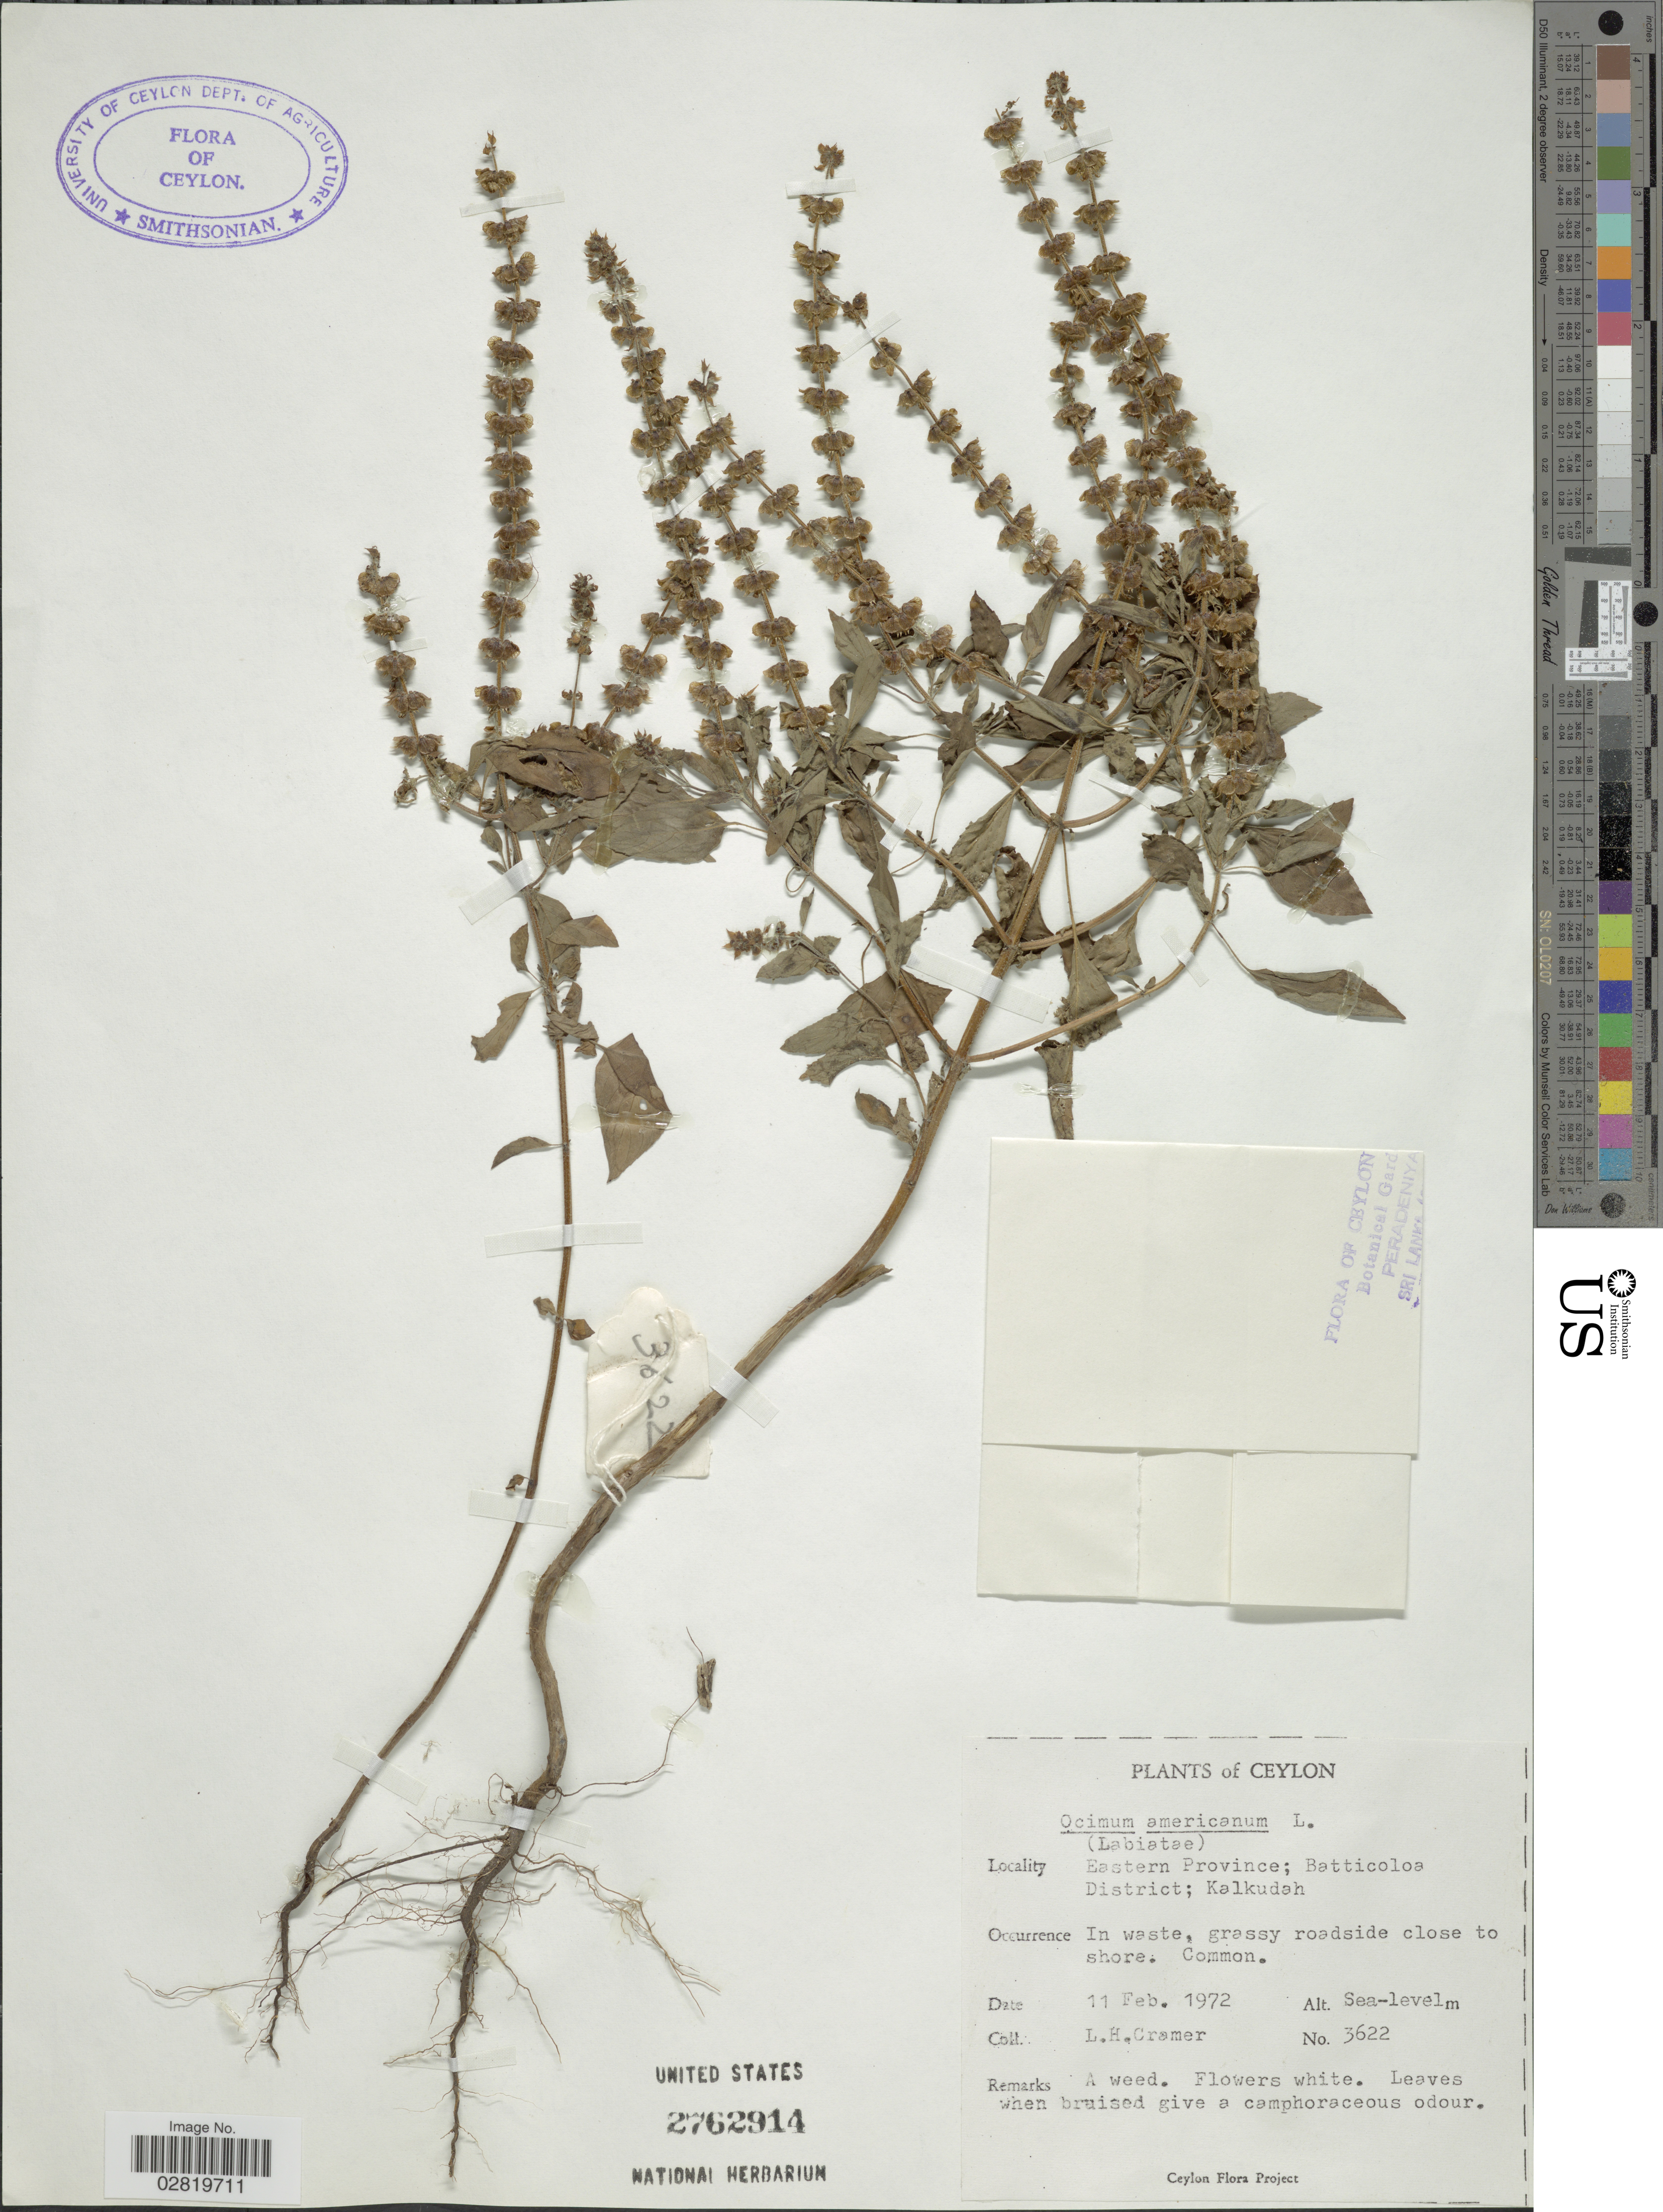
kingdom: Plantae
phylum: Tracheophyta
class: Magnoliopsida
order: Lamiales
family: Lamiaceae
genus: Ocimum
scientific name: Ocimum americanum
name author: L.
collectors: L. H. Cramer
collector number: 3622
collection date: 1972-02-11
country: Sri Lanka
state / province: Eastern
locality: Ceylon, Eastern Province; Batticoloa District; Kalkudah.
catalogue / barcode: US 2762914